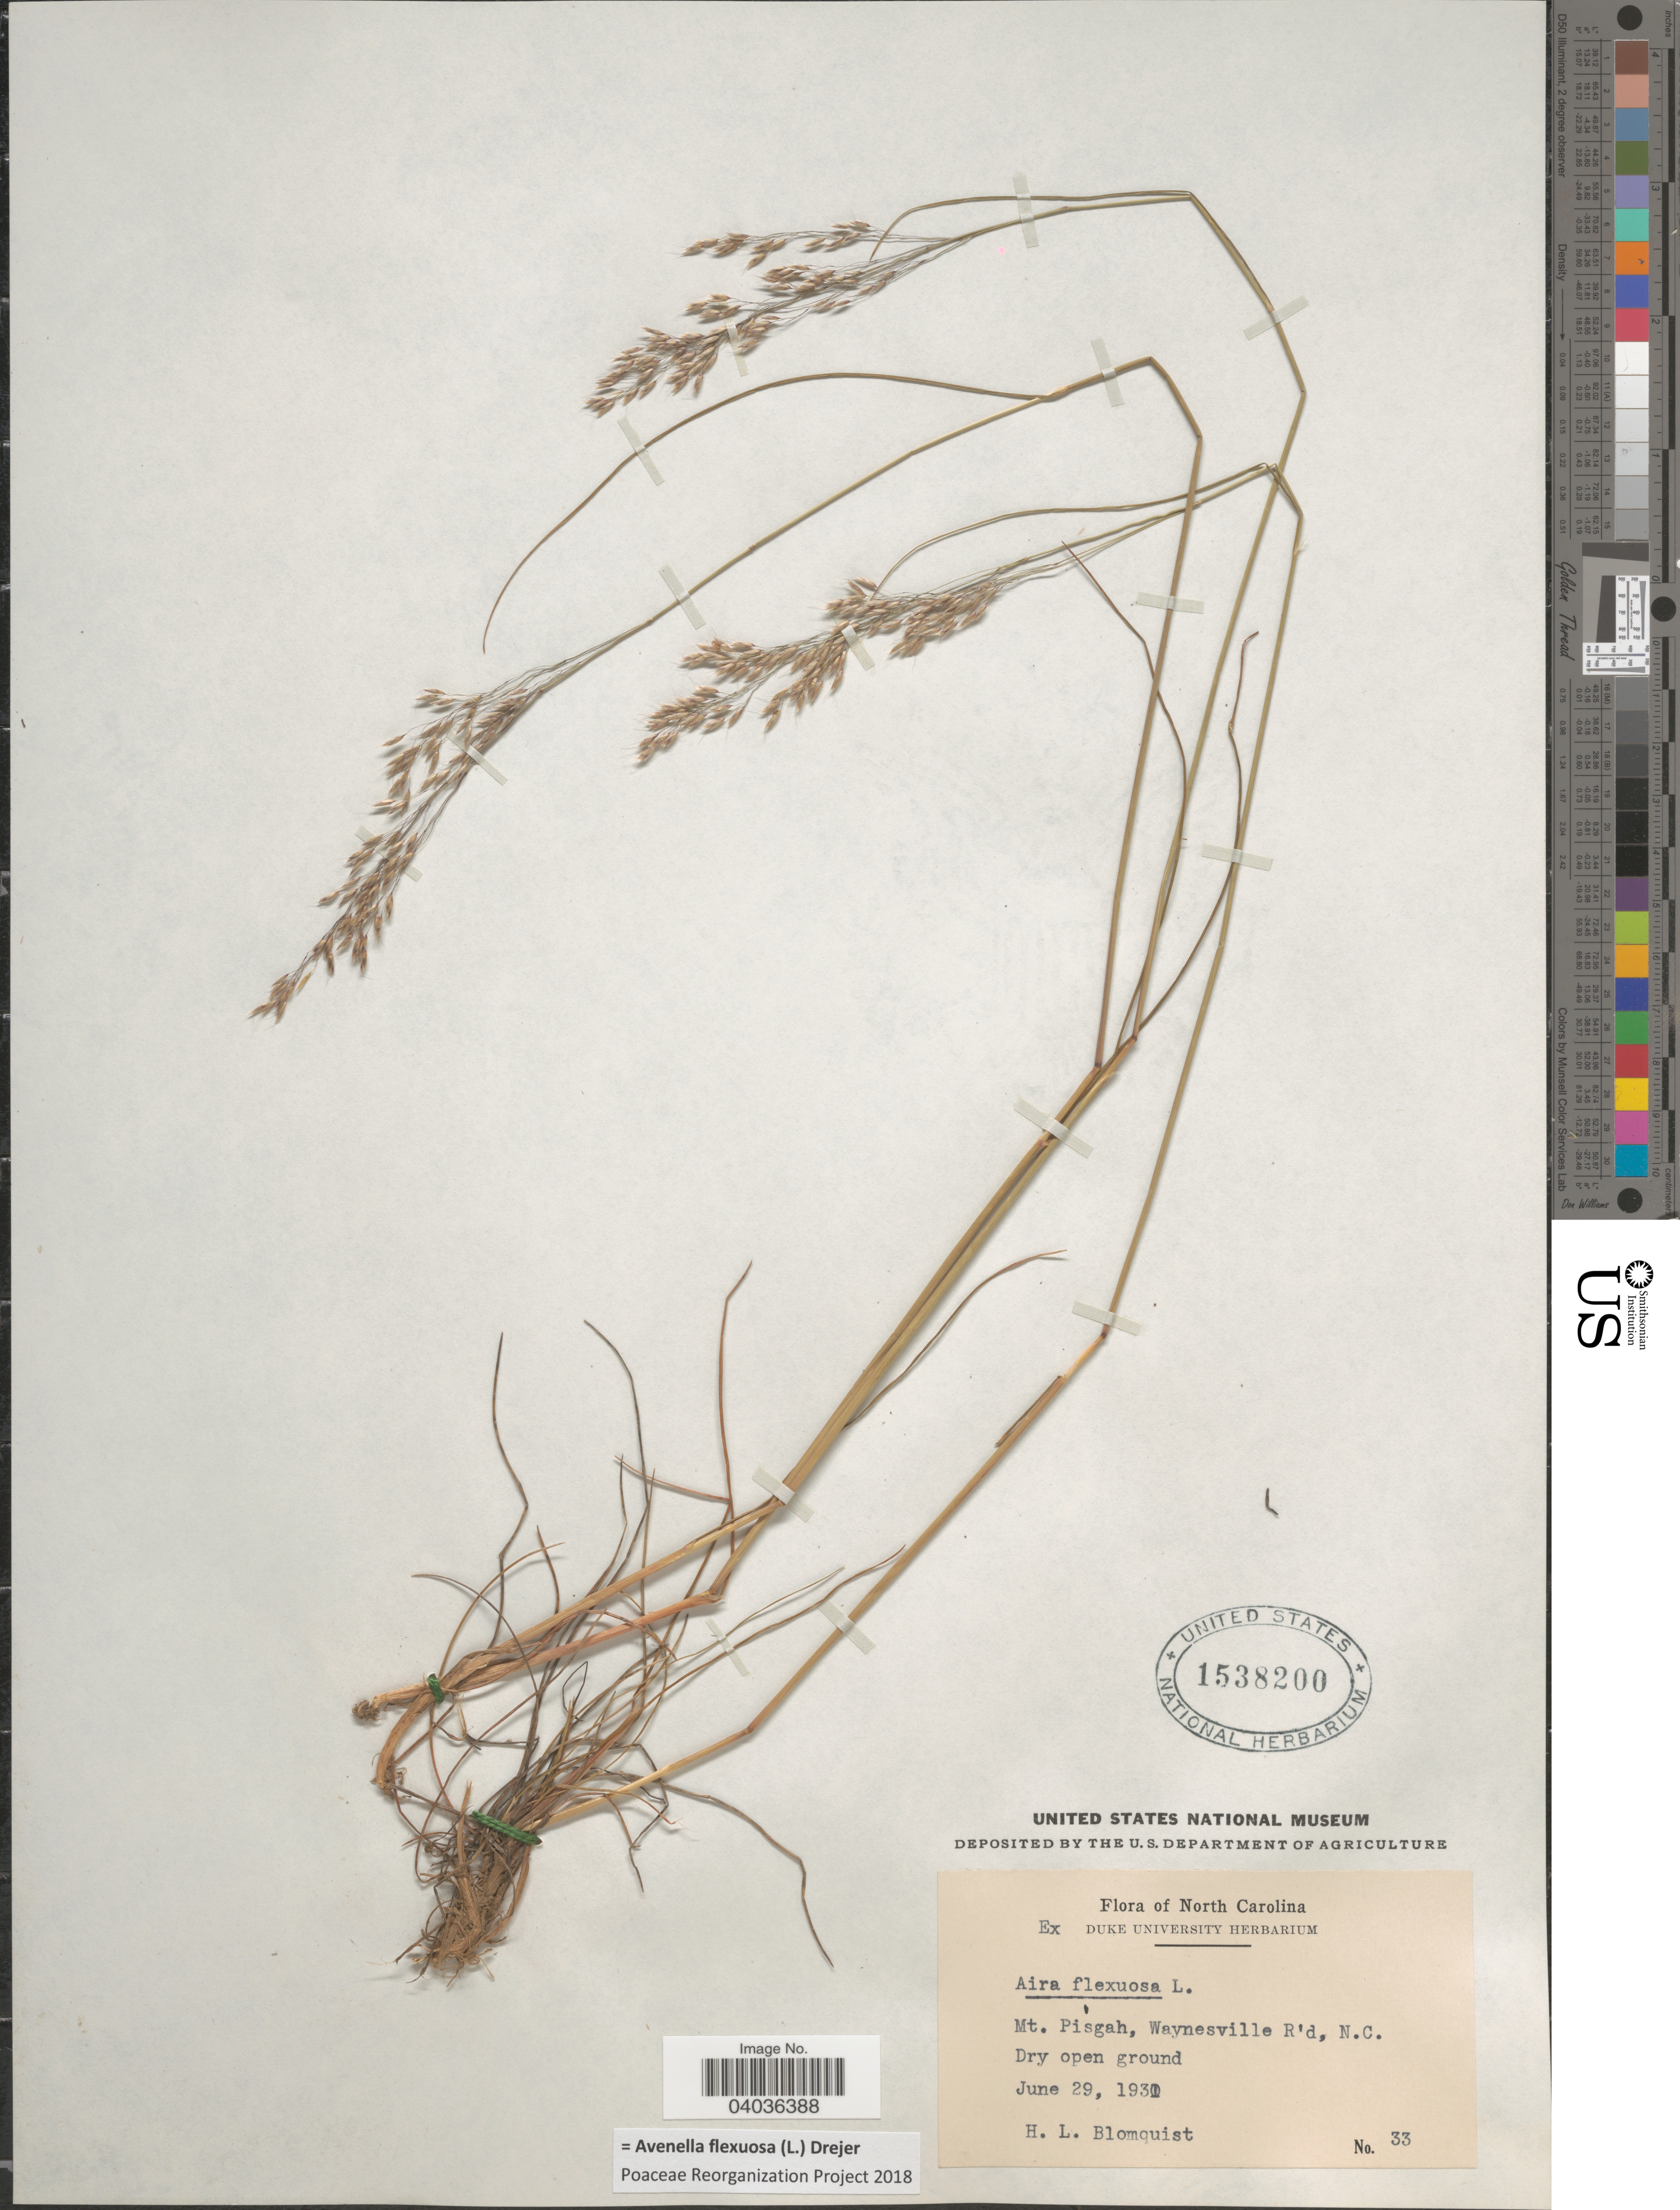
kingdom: Plantae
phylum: Tracheophyta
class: Liliopsida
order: Poales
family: Poaceae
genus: Avenella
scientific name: Avenella flexuosa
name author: (L.) Drejer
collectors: H. Blomquist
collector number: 33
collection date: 1931-06-29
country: United States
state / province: North Carolina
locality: Mt. Pisgah, Waynesville R'd.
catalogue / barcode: US 1538200